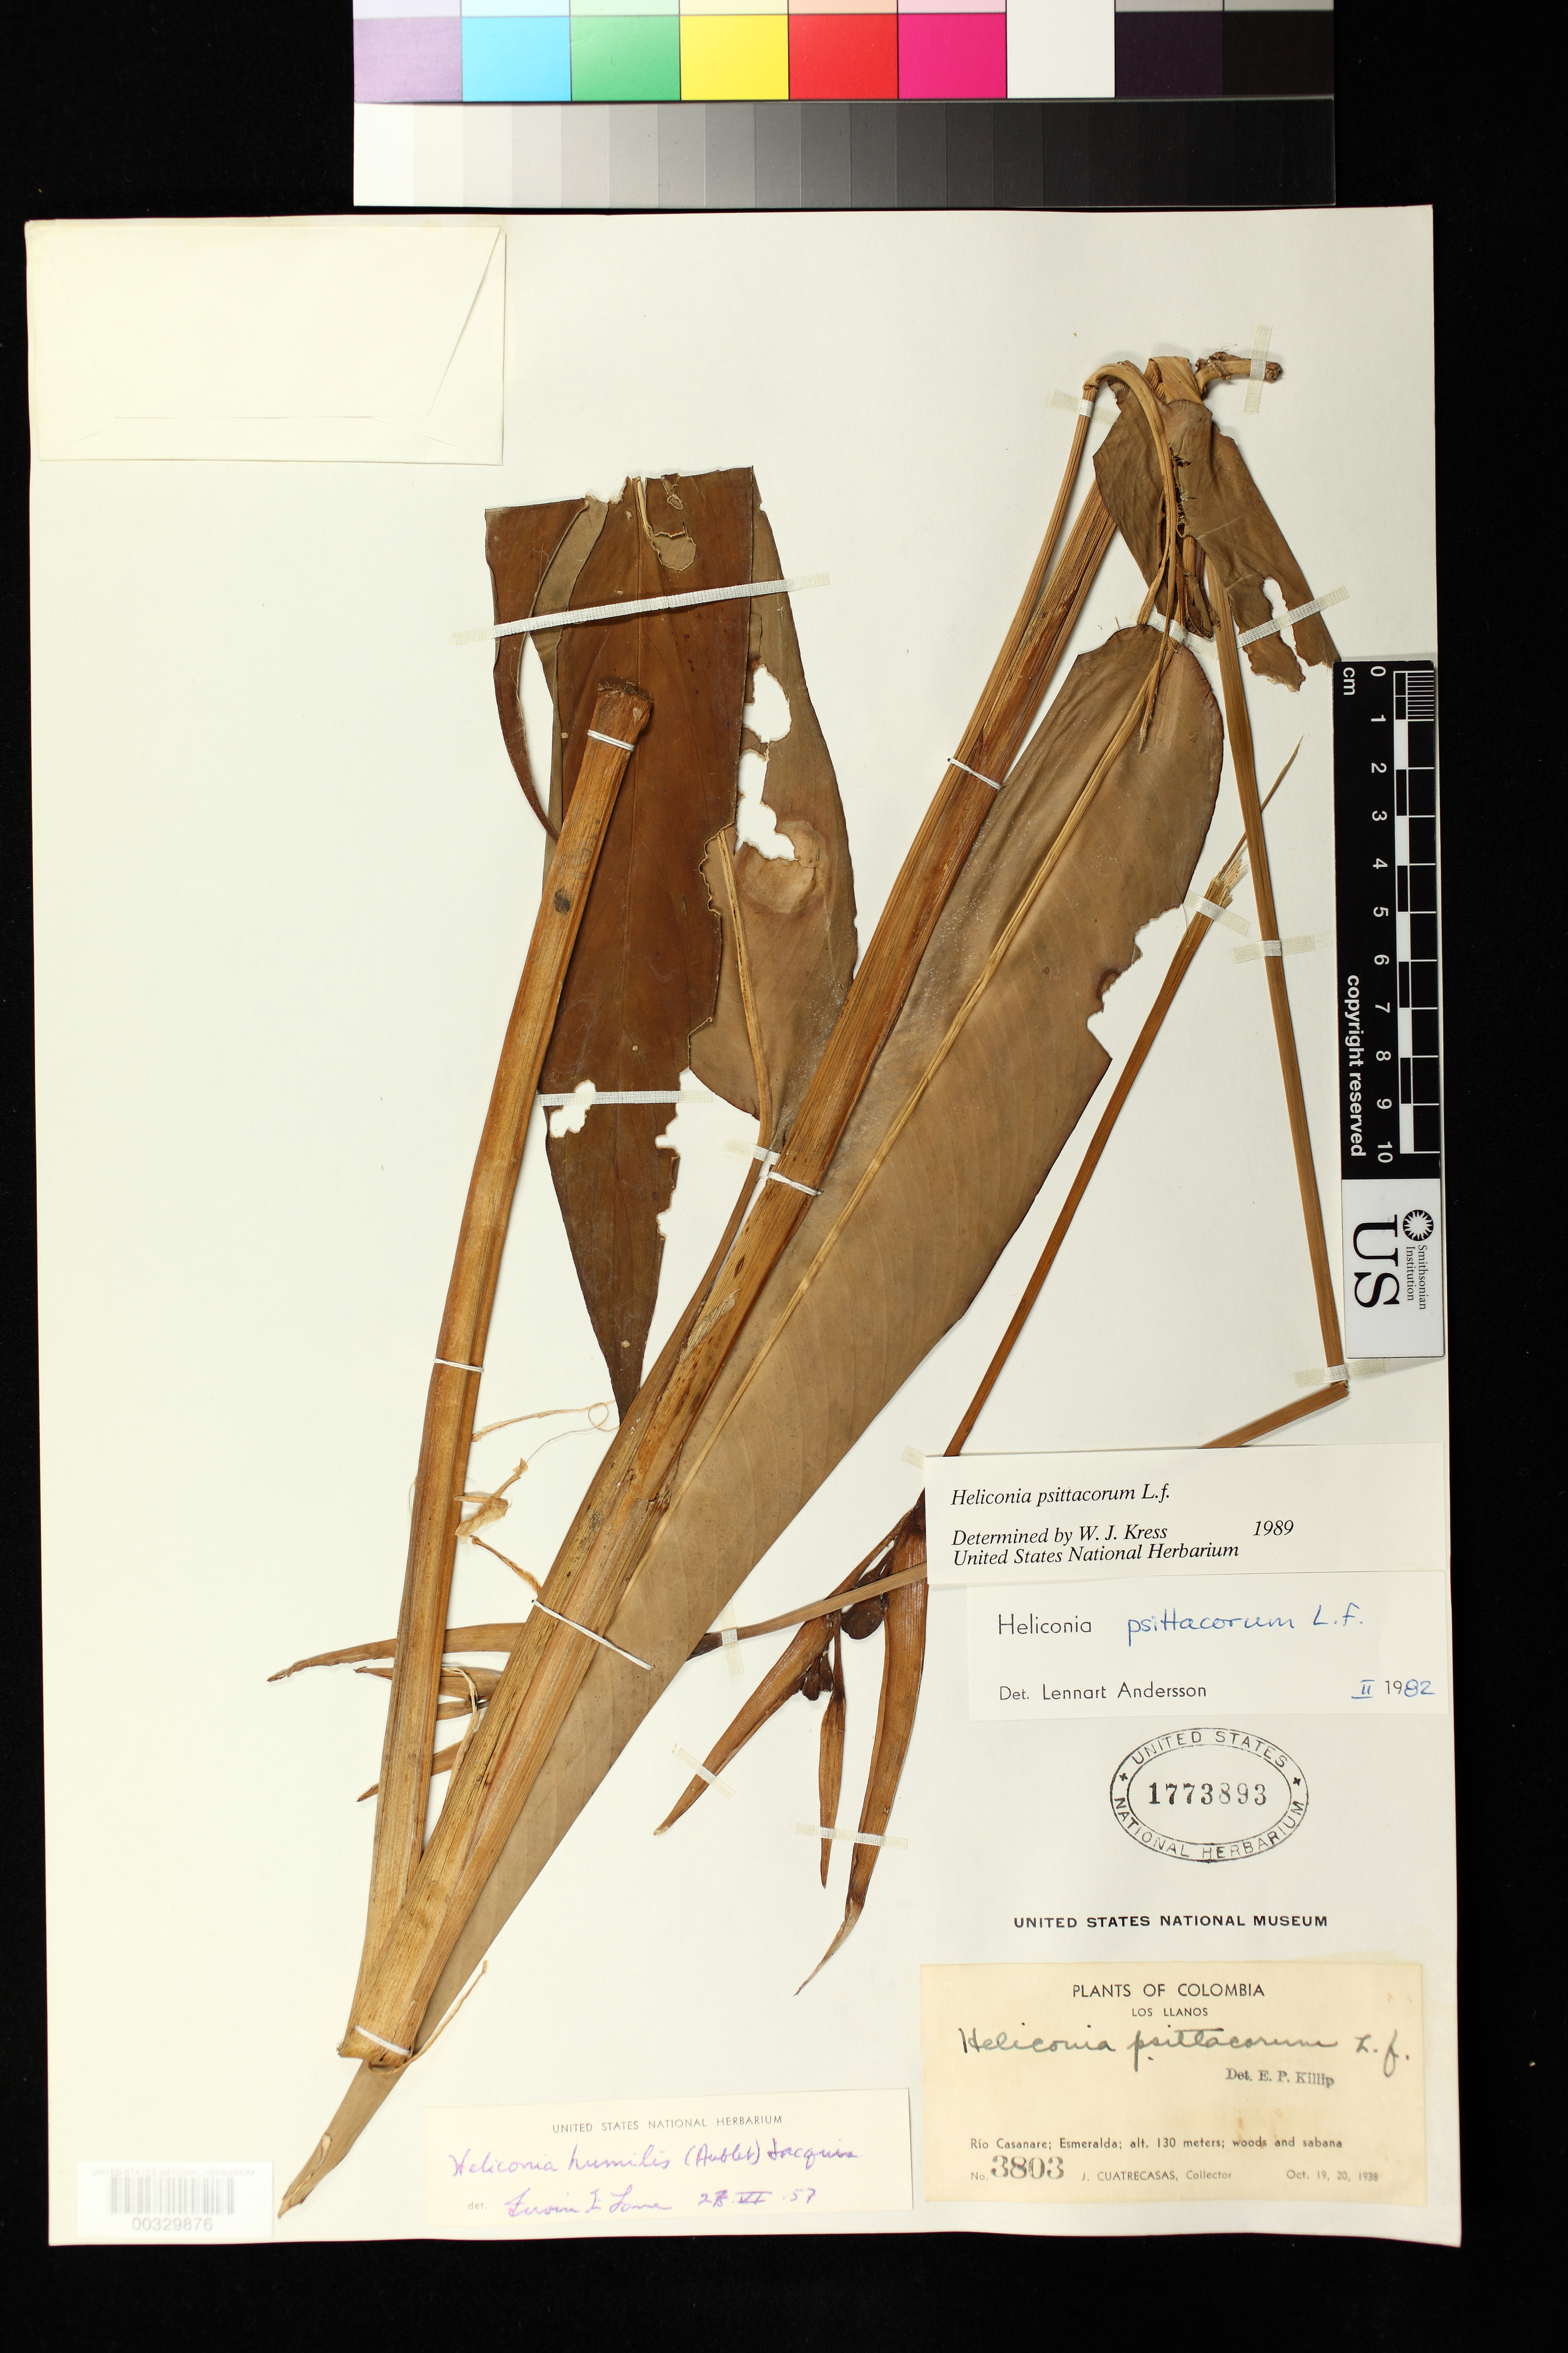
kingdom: Plantae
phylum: Tracheophyta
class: Liliopsida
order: Zingiberales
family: Heliconiaceae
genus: Heliconia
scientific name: Heliconia psittacorum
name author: L. f.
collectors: J. Cuatrecasas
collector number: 3803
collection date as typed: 19 Oct 1938 and 20 Oct 1938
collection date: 1938-10-19,1938-10-20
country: Colombia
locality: Los Llanos, Rio Casanare, Esmeralda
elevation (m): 130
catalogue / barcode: US 1773893